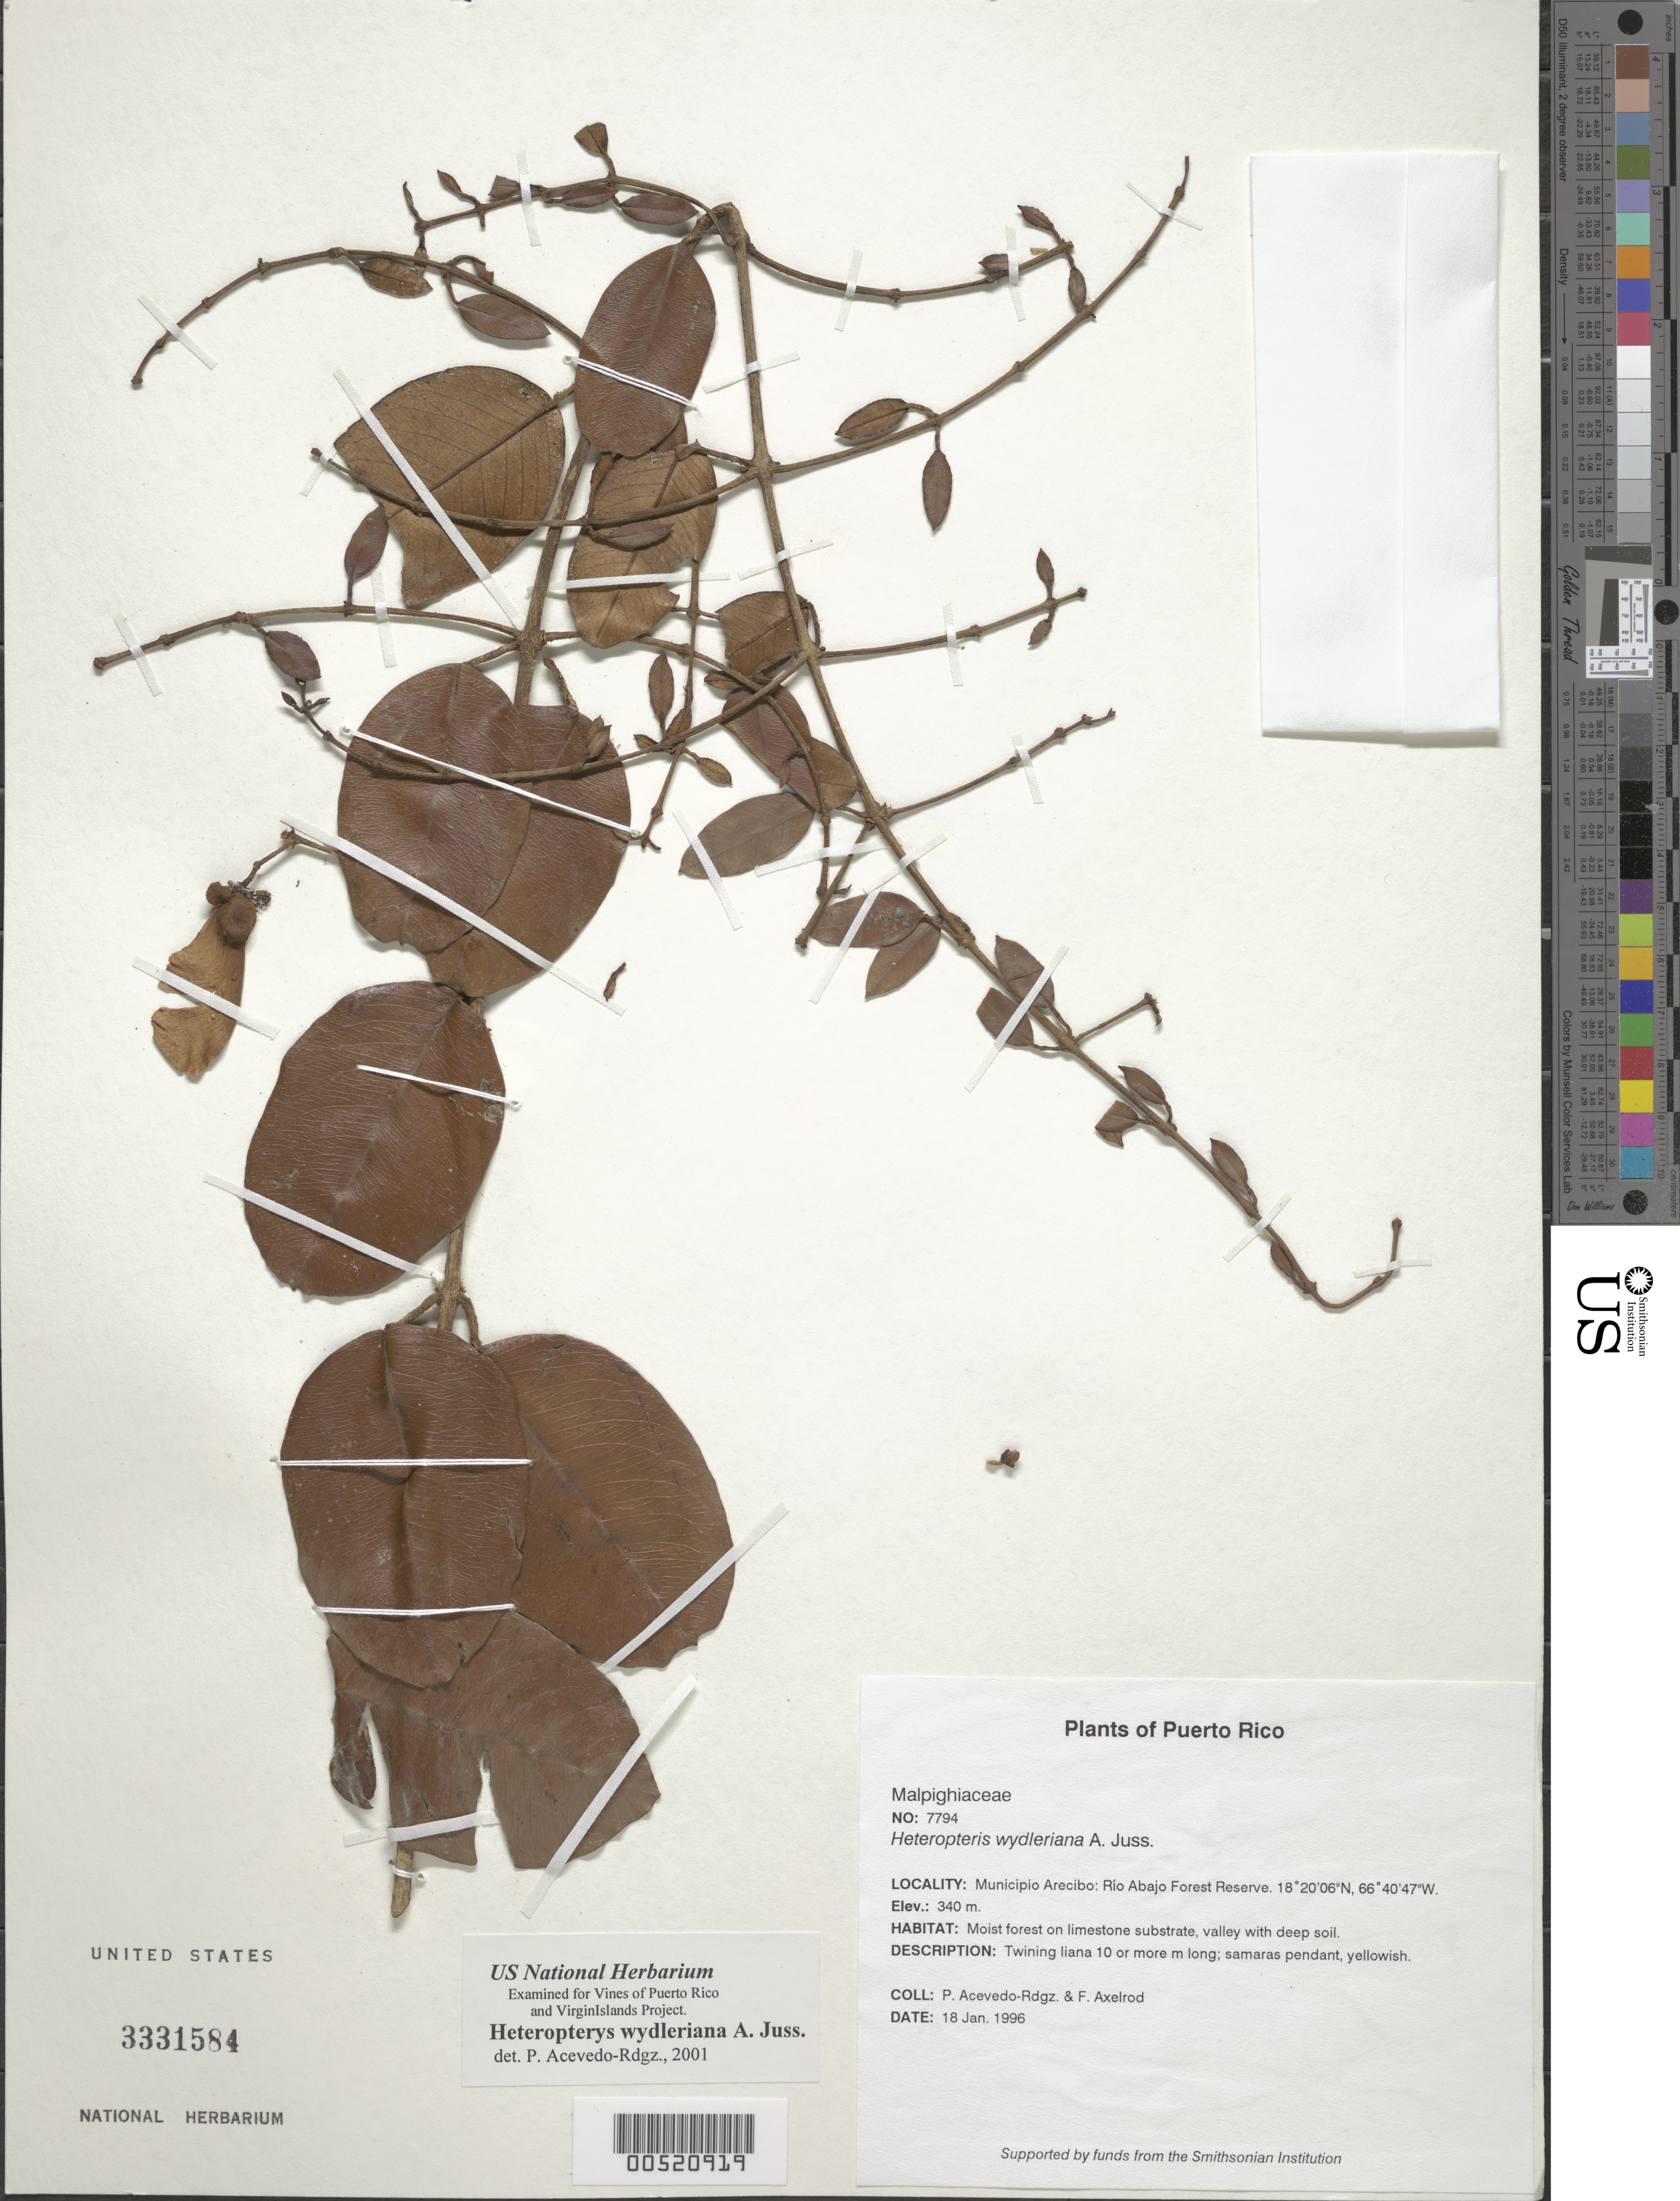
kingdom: Plantae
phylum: Tracheophyta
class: Magnoliopsida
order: Malpighiales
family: Malpighiaceae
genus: Heteropterys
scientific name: Heteropterys wydleriana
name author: A. Juss.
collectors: P. Acevedo-Rodr. & F. S. Axelrod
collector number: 7794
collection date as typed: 18 Jan 1996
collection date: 1996-01-18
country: Puerto Rico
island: Puerto Rico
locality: Municipio Arecibo: Río Abajo Forest Reserve.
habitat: Moist forest on limestone substrate, deep soil.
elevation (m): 340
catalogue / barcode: US 3331584